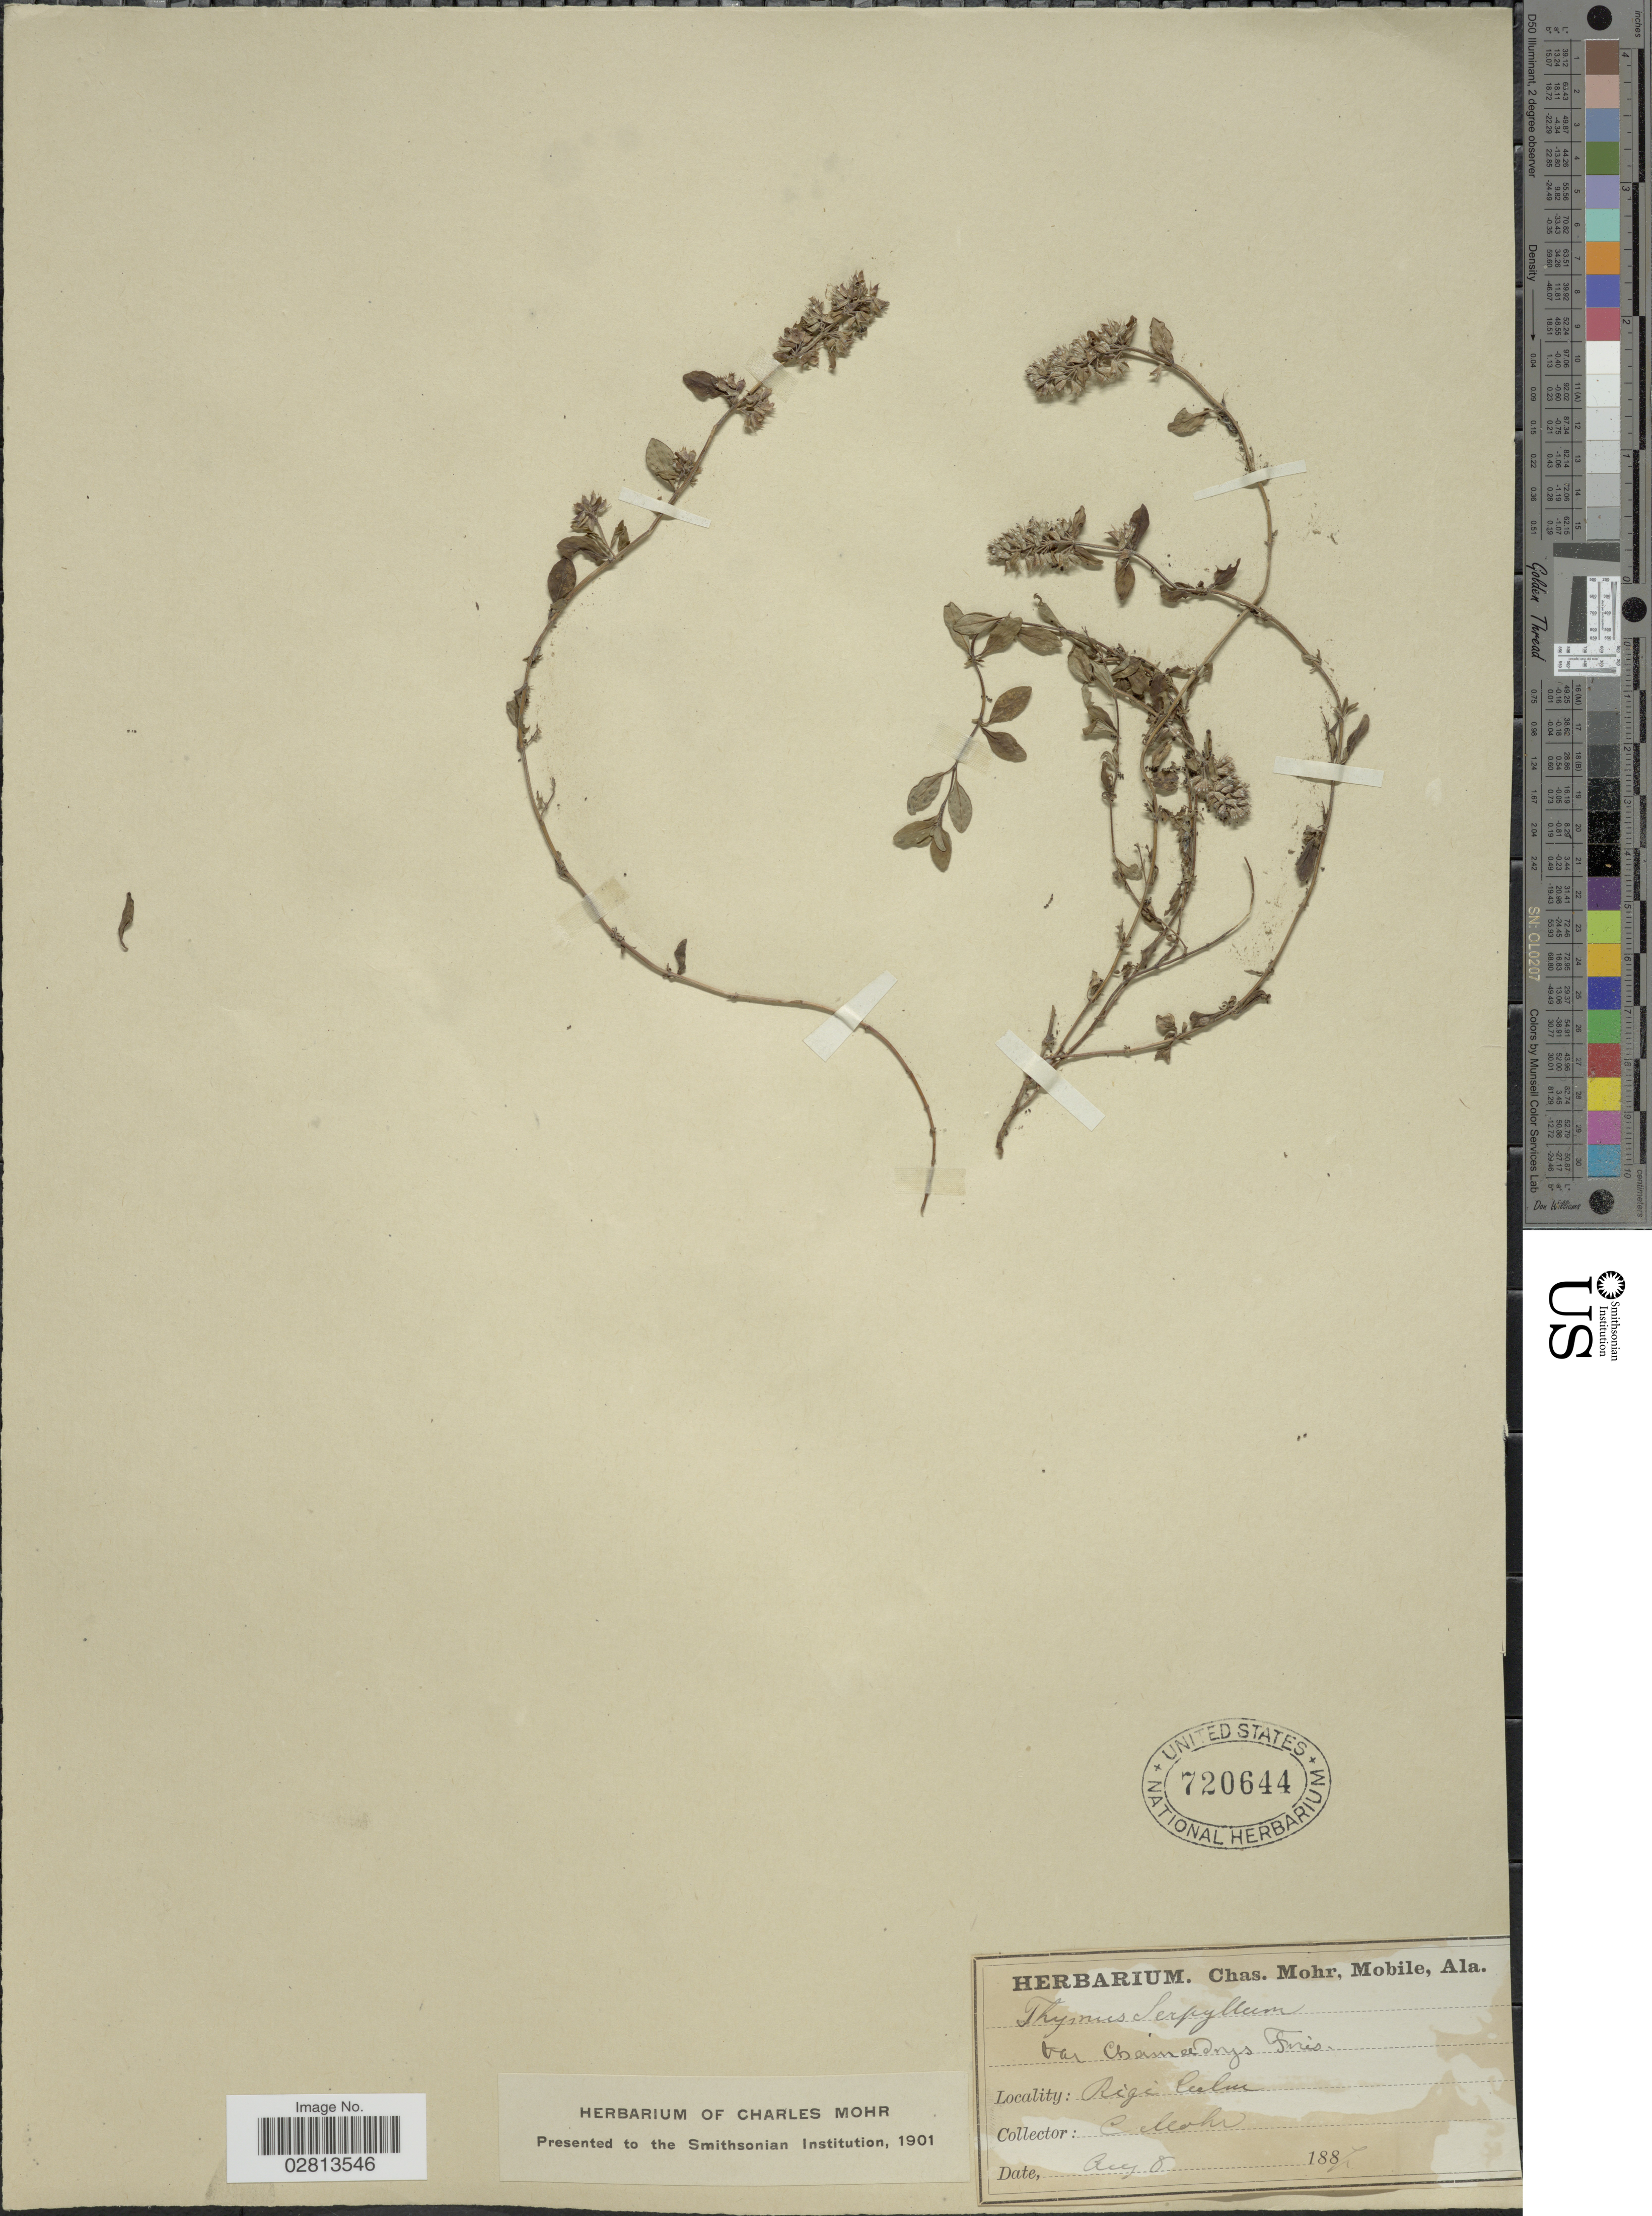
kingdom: Plantae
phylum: Tracheophyta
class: Magnoliopsida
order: Lamiales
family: Lamiaceae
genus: Thymus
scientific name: Thymus serpyllum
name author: L.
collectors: Mohr, C. T. (herbarium)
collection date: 1887-08-08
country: Switzerland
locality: Rigi Culm.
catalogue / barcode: US 720644